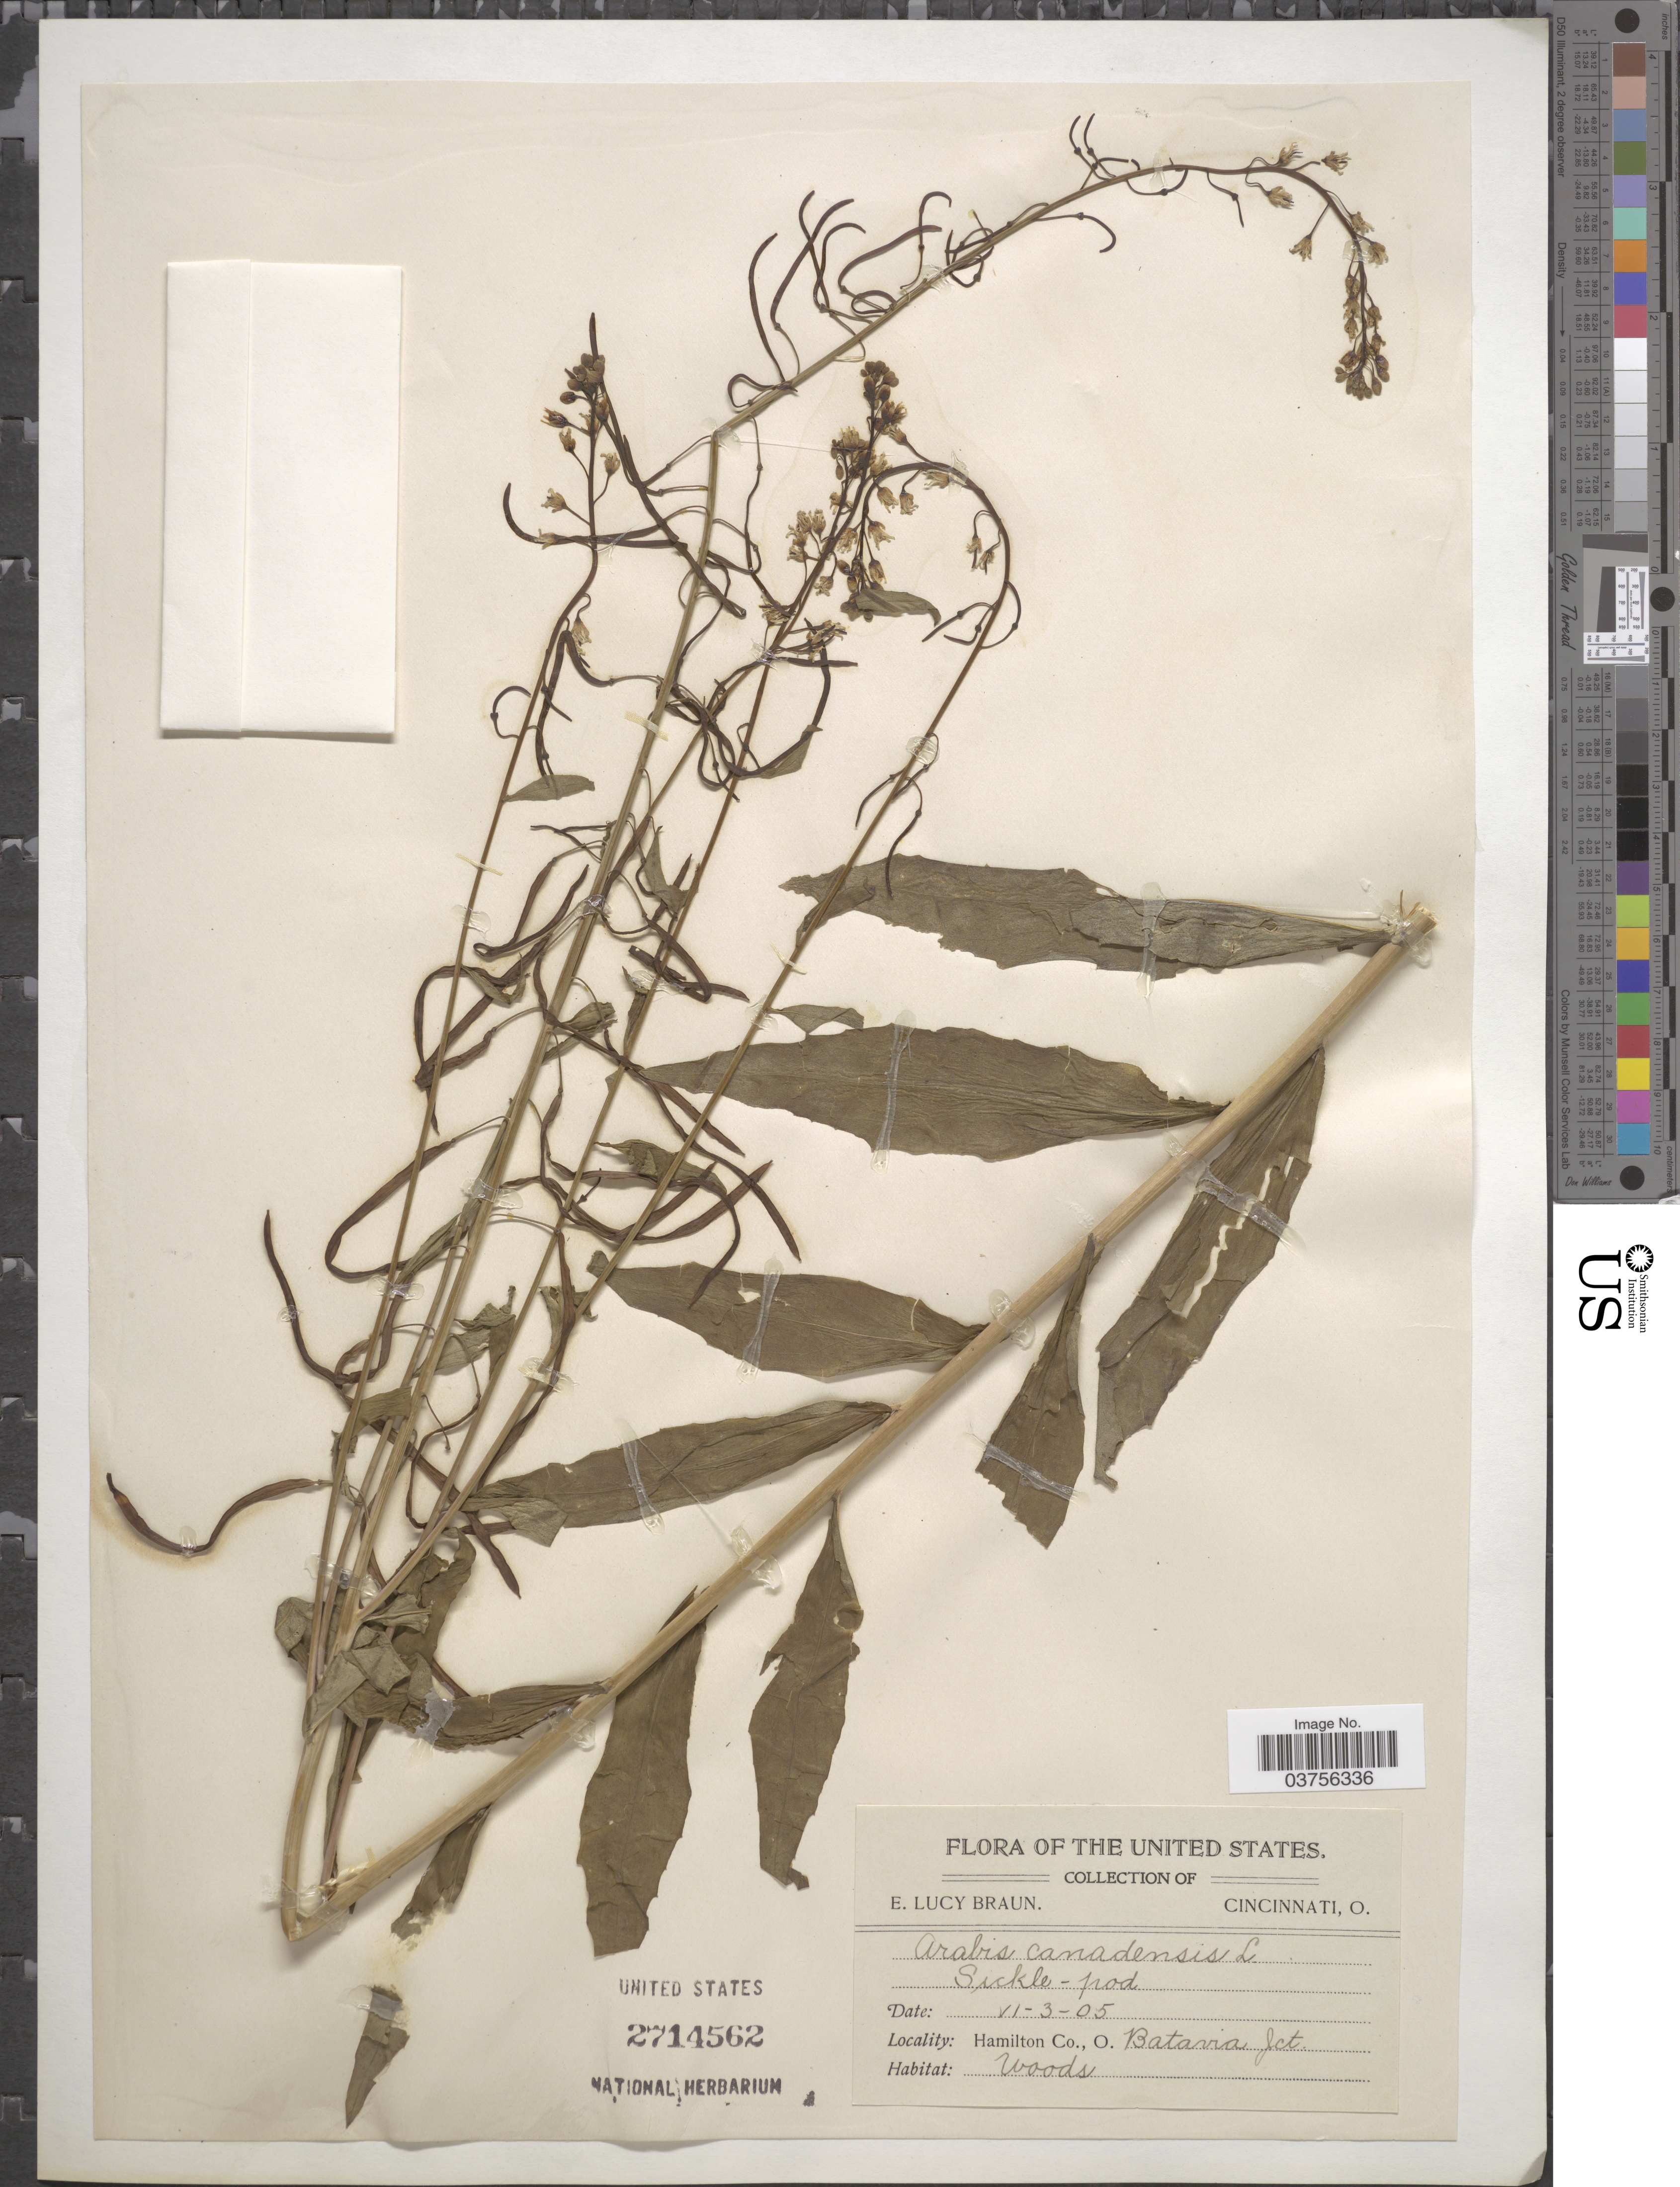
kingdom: Plantae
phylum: Tracheophyta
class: Magnoliopsida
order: Brassicales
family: Brassicaceae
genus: Arabis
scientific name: Arabis canadensis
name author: L.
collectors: E. L. Braun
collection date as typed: Transcribed d/m/y: 3/6/5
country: United States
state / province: Ohio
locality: Hamilton Co. Batavia Jct.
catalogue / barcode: US 2714562